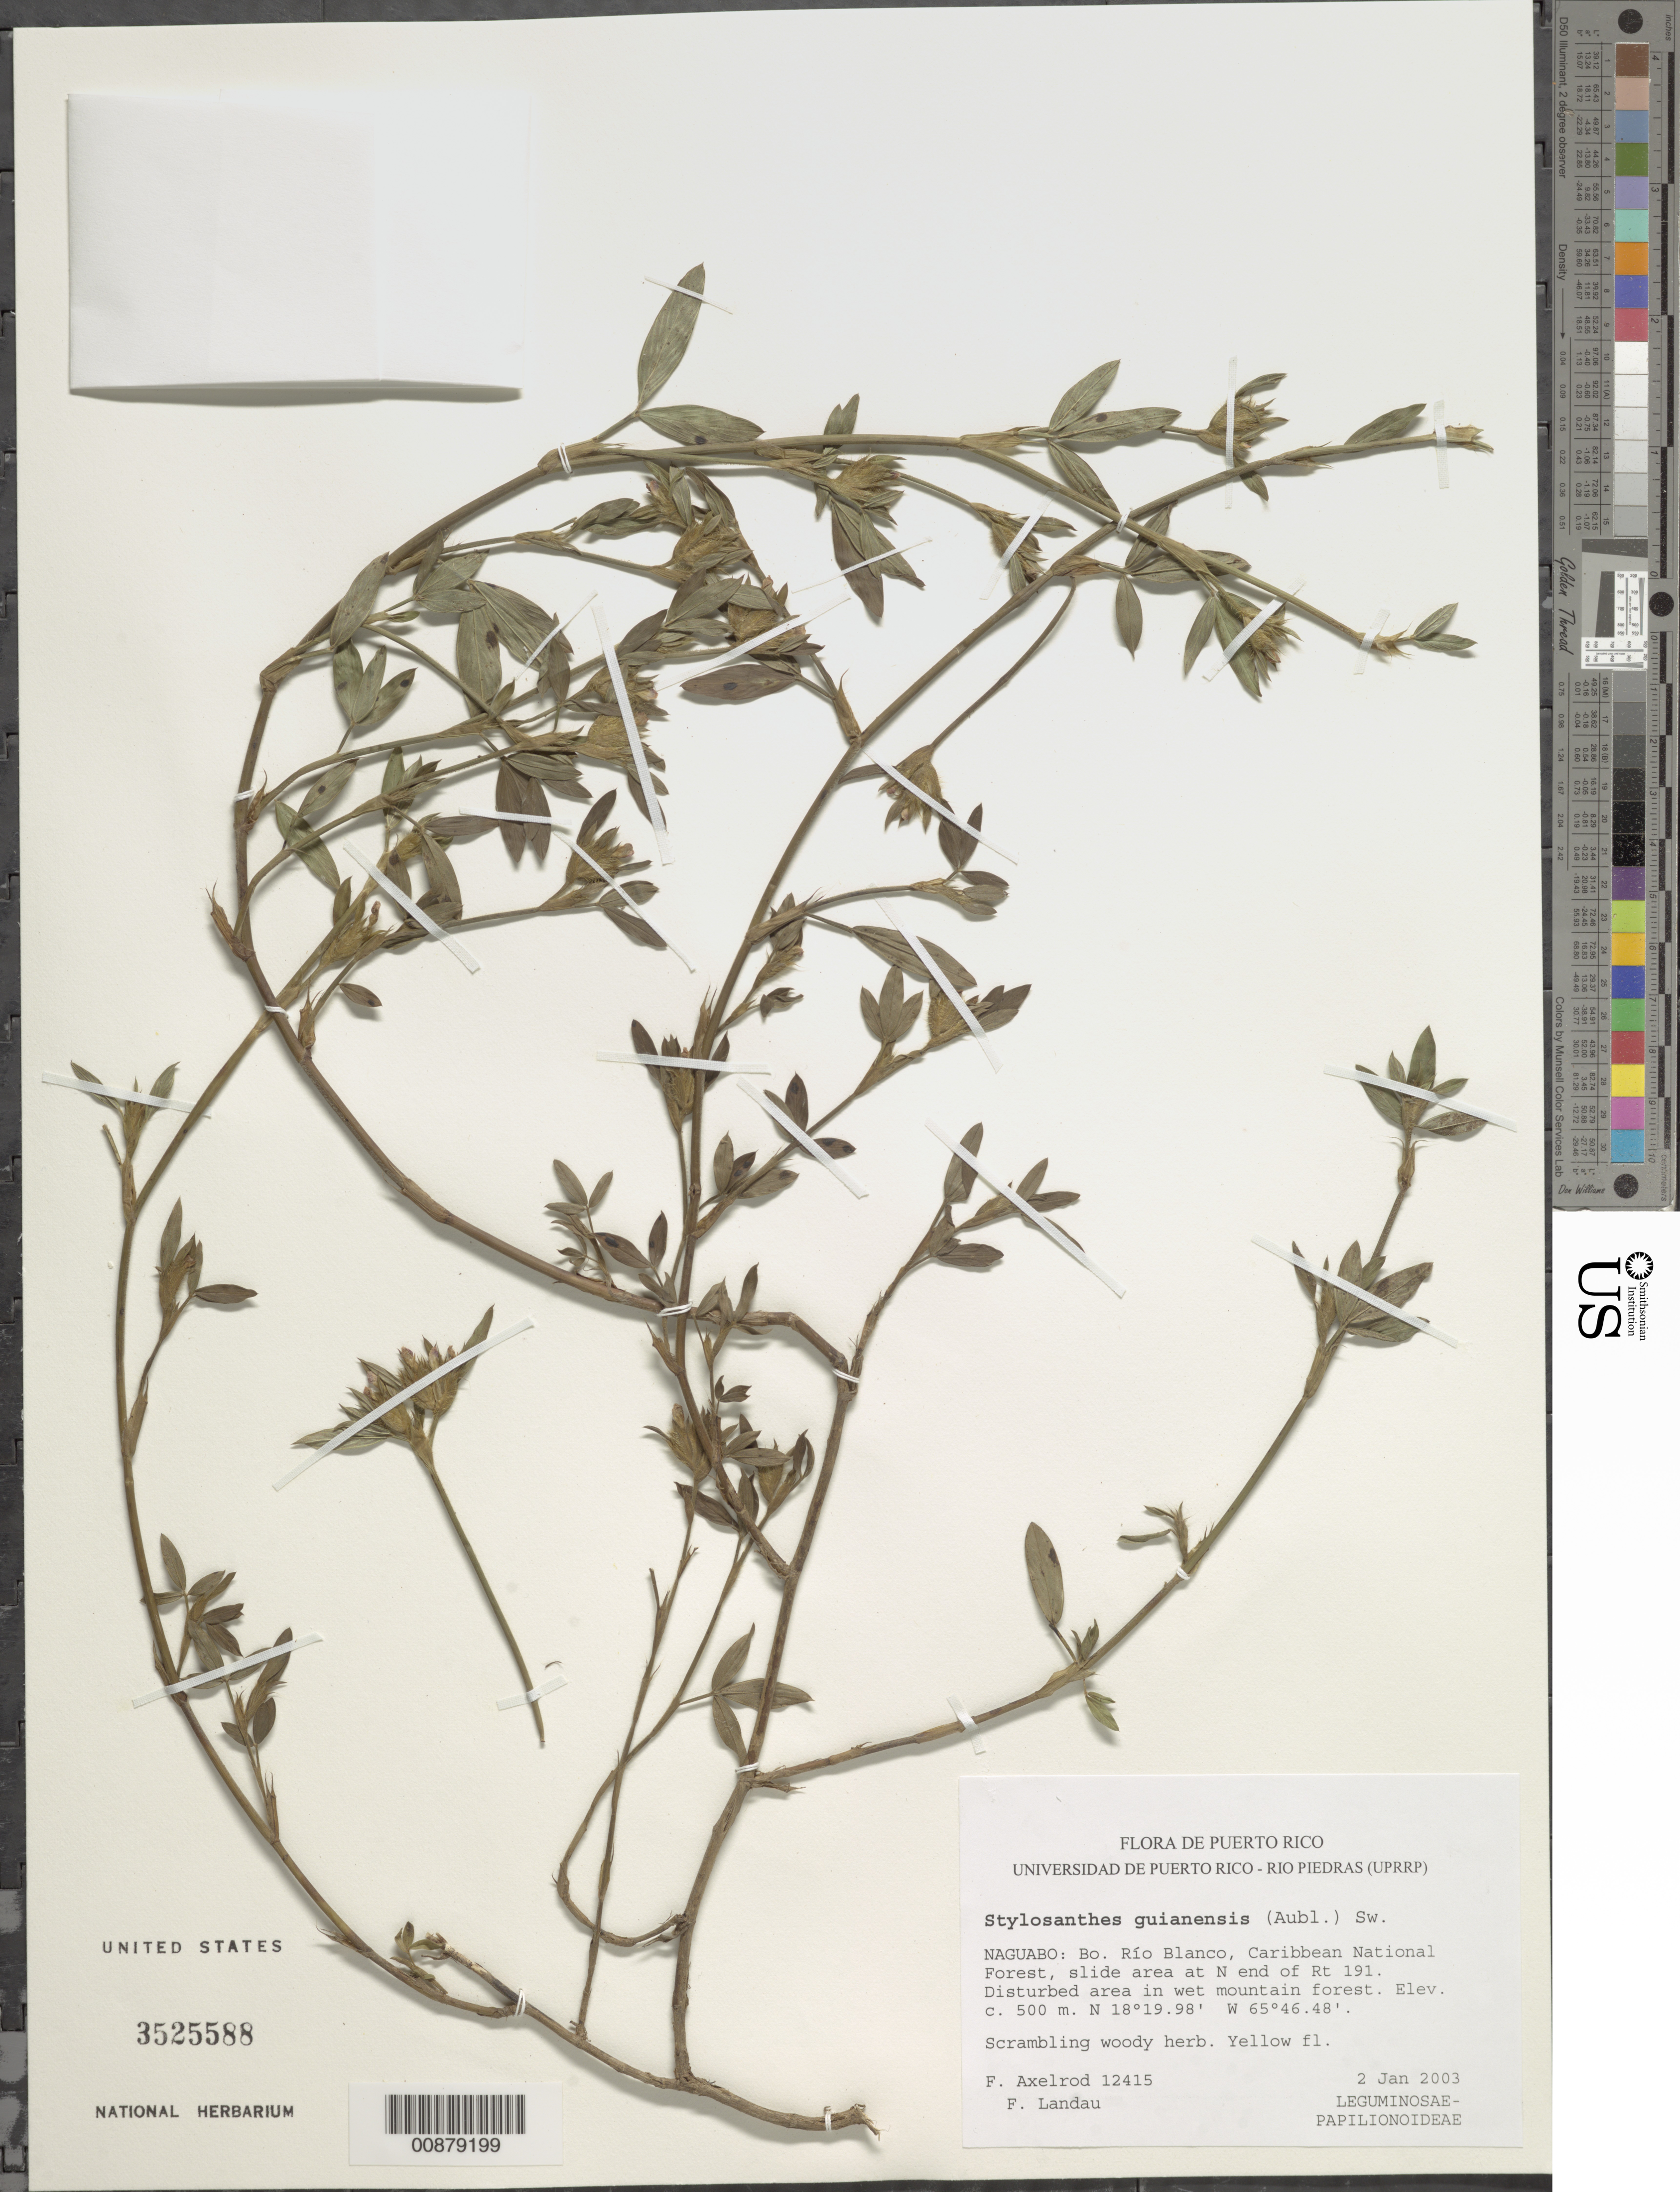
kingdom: Plantae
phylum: Tracheophyta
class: Magnoliopsida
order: Fabales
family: Fabaceae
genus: Stylosanthes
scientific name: Stylosanthes guianensis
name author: (Aubl.) Sw.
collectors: F. S. Axelrod & F. Landau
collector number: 12415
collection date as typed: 02 Jan 2003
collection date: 2003-01-02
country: Puerto Rico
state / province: Naguabo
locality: Bo. Río Blanco, Caribbean National Forest, slide area at N end of Rt. 191.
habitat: Disturbed area in wet mountain forest.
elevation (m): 500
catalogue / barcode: US 3525588